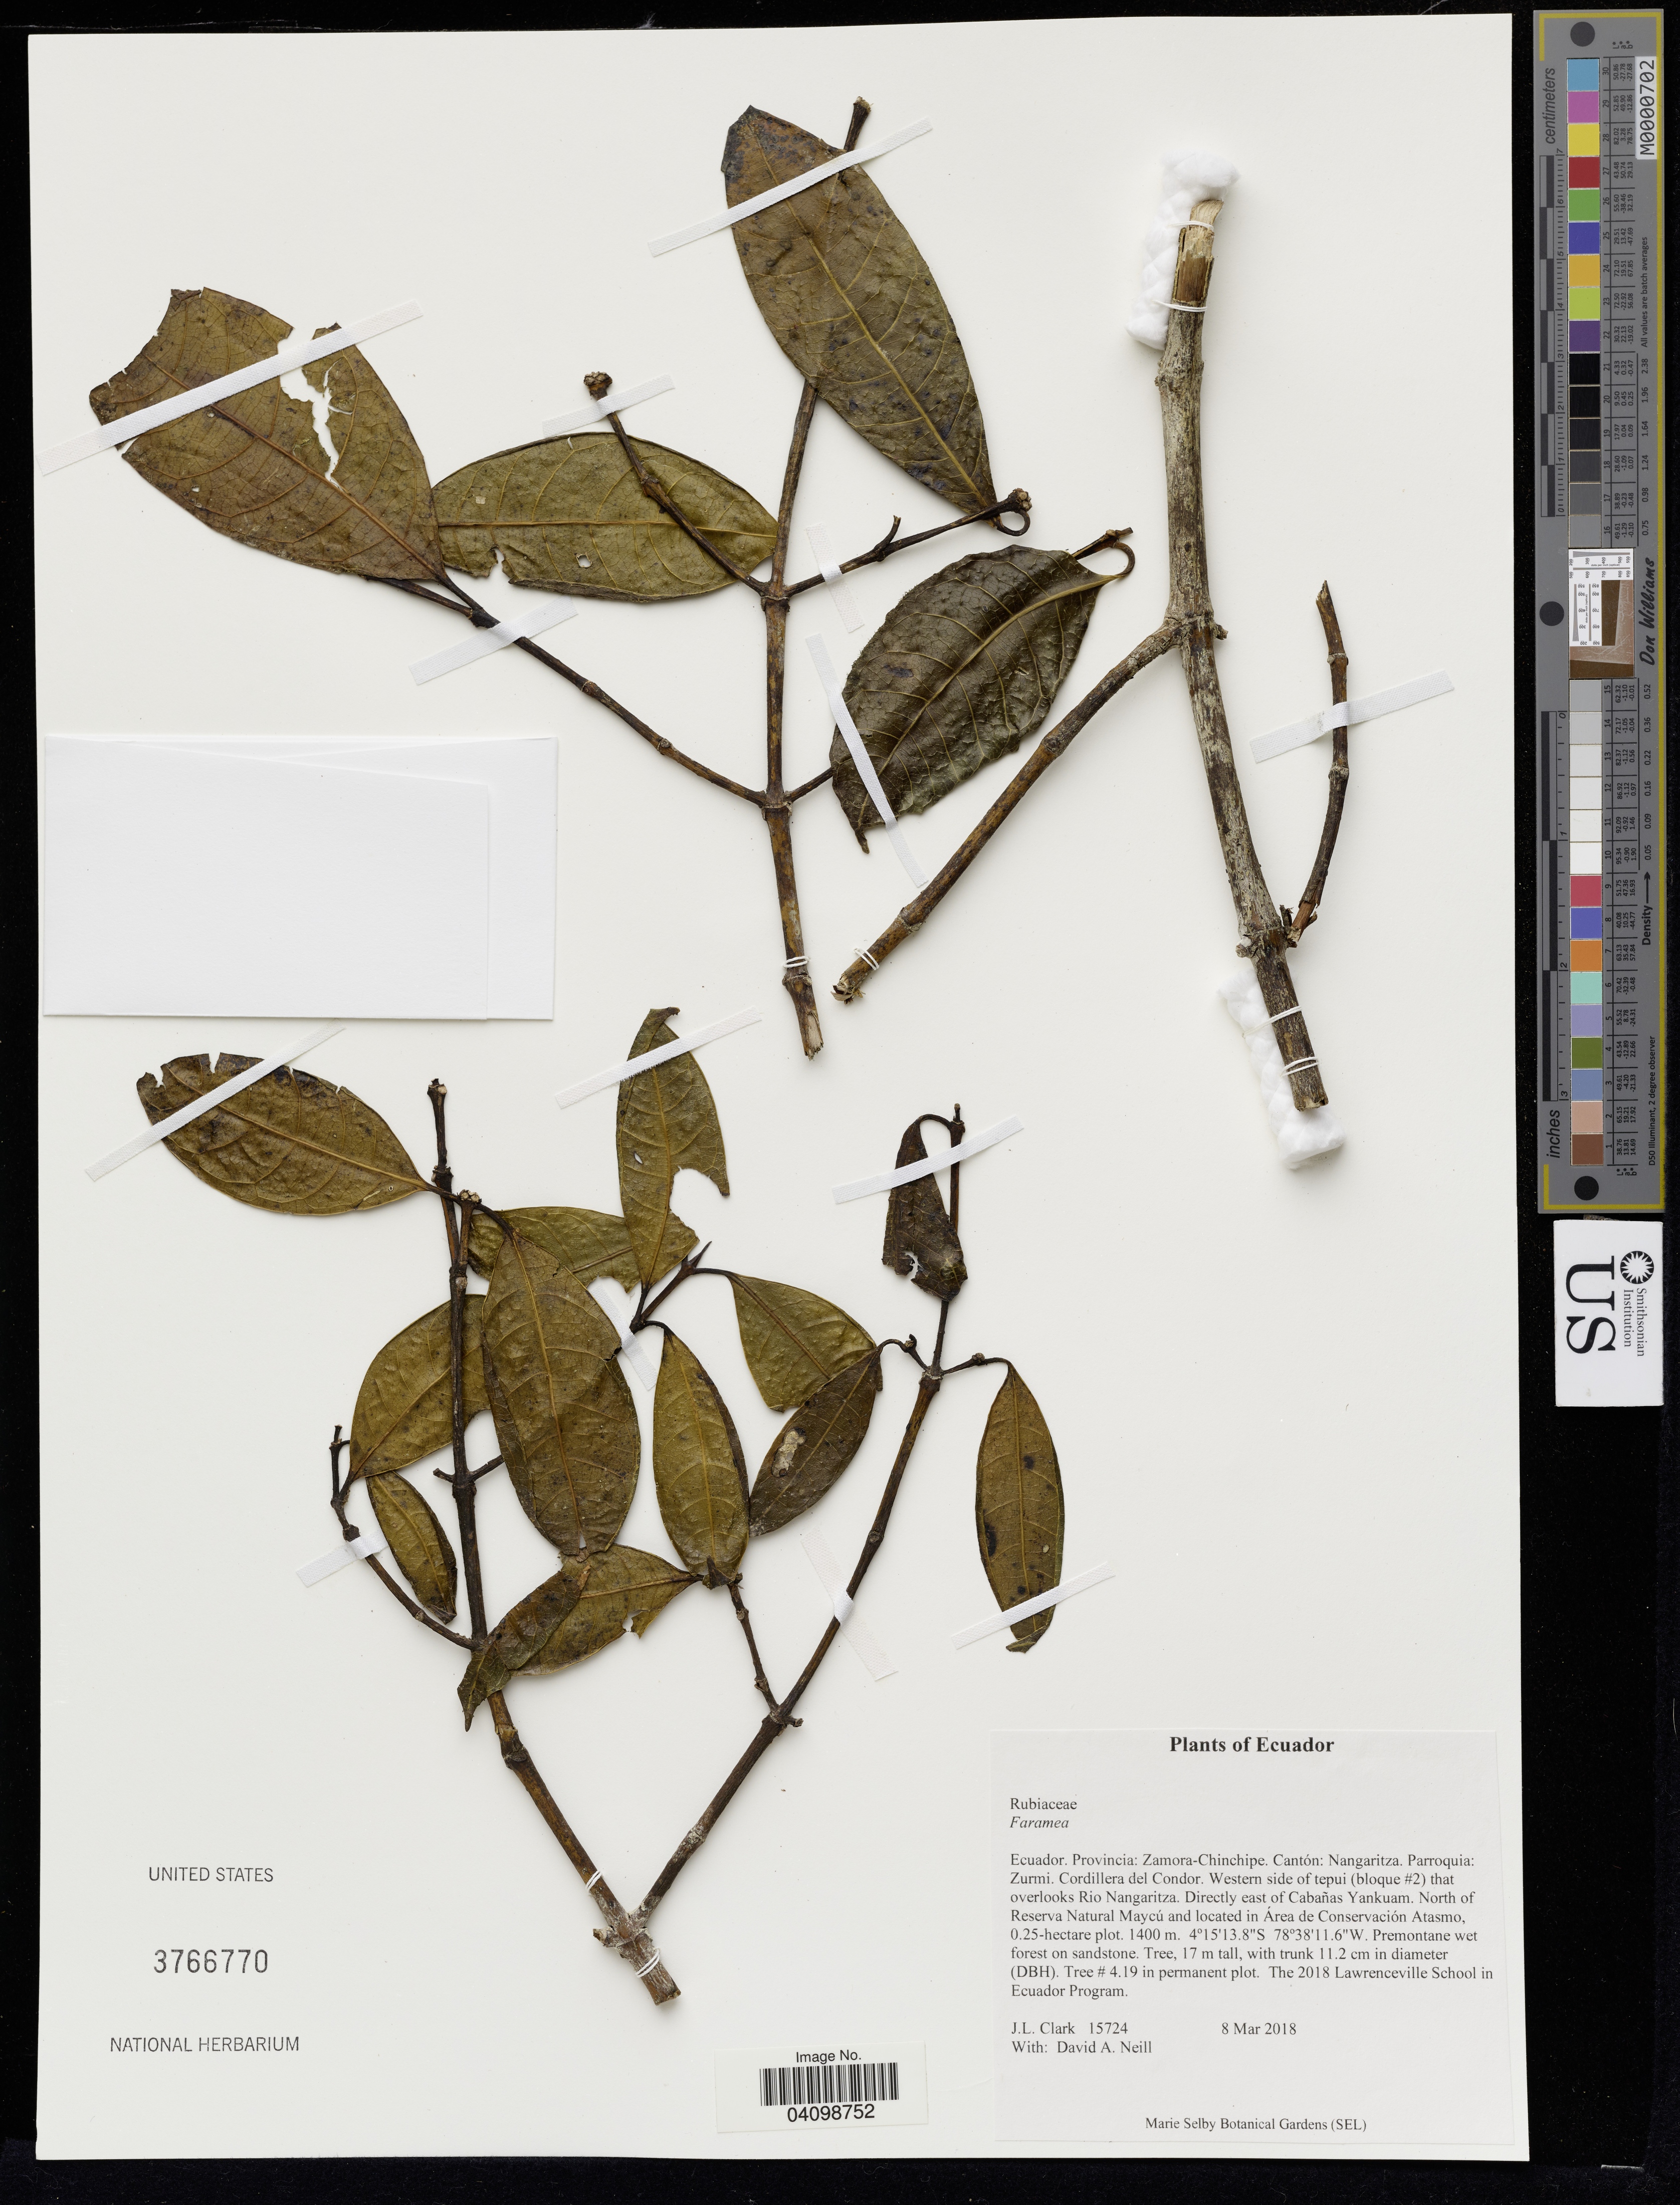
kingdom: Plantae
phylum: Tracheophyta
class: Magnoliopsida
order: Gentianales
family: Rubiaceae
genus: Faramea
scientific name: Faramea sp.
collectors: J. Clark & D. A. Neill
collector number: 15724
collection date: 2018-03-08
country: Ecuador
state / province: Zamora-Chinchipe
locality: Cantón: Nangaritza. Parroquia: Zurmi. Cordillera del Condor. Western side of tepui (bloque #2) that overlooks Rio Nangaritza. Directly east of Cabañas Yankuam. North of Reserva Natural Maycú and located in Área de Conservación Atasmo, 0.25-hectare plot.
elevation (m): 1400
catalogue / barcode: US 3766770